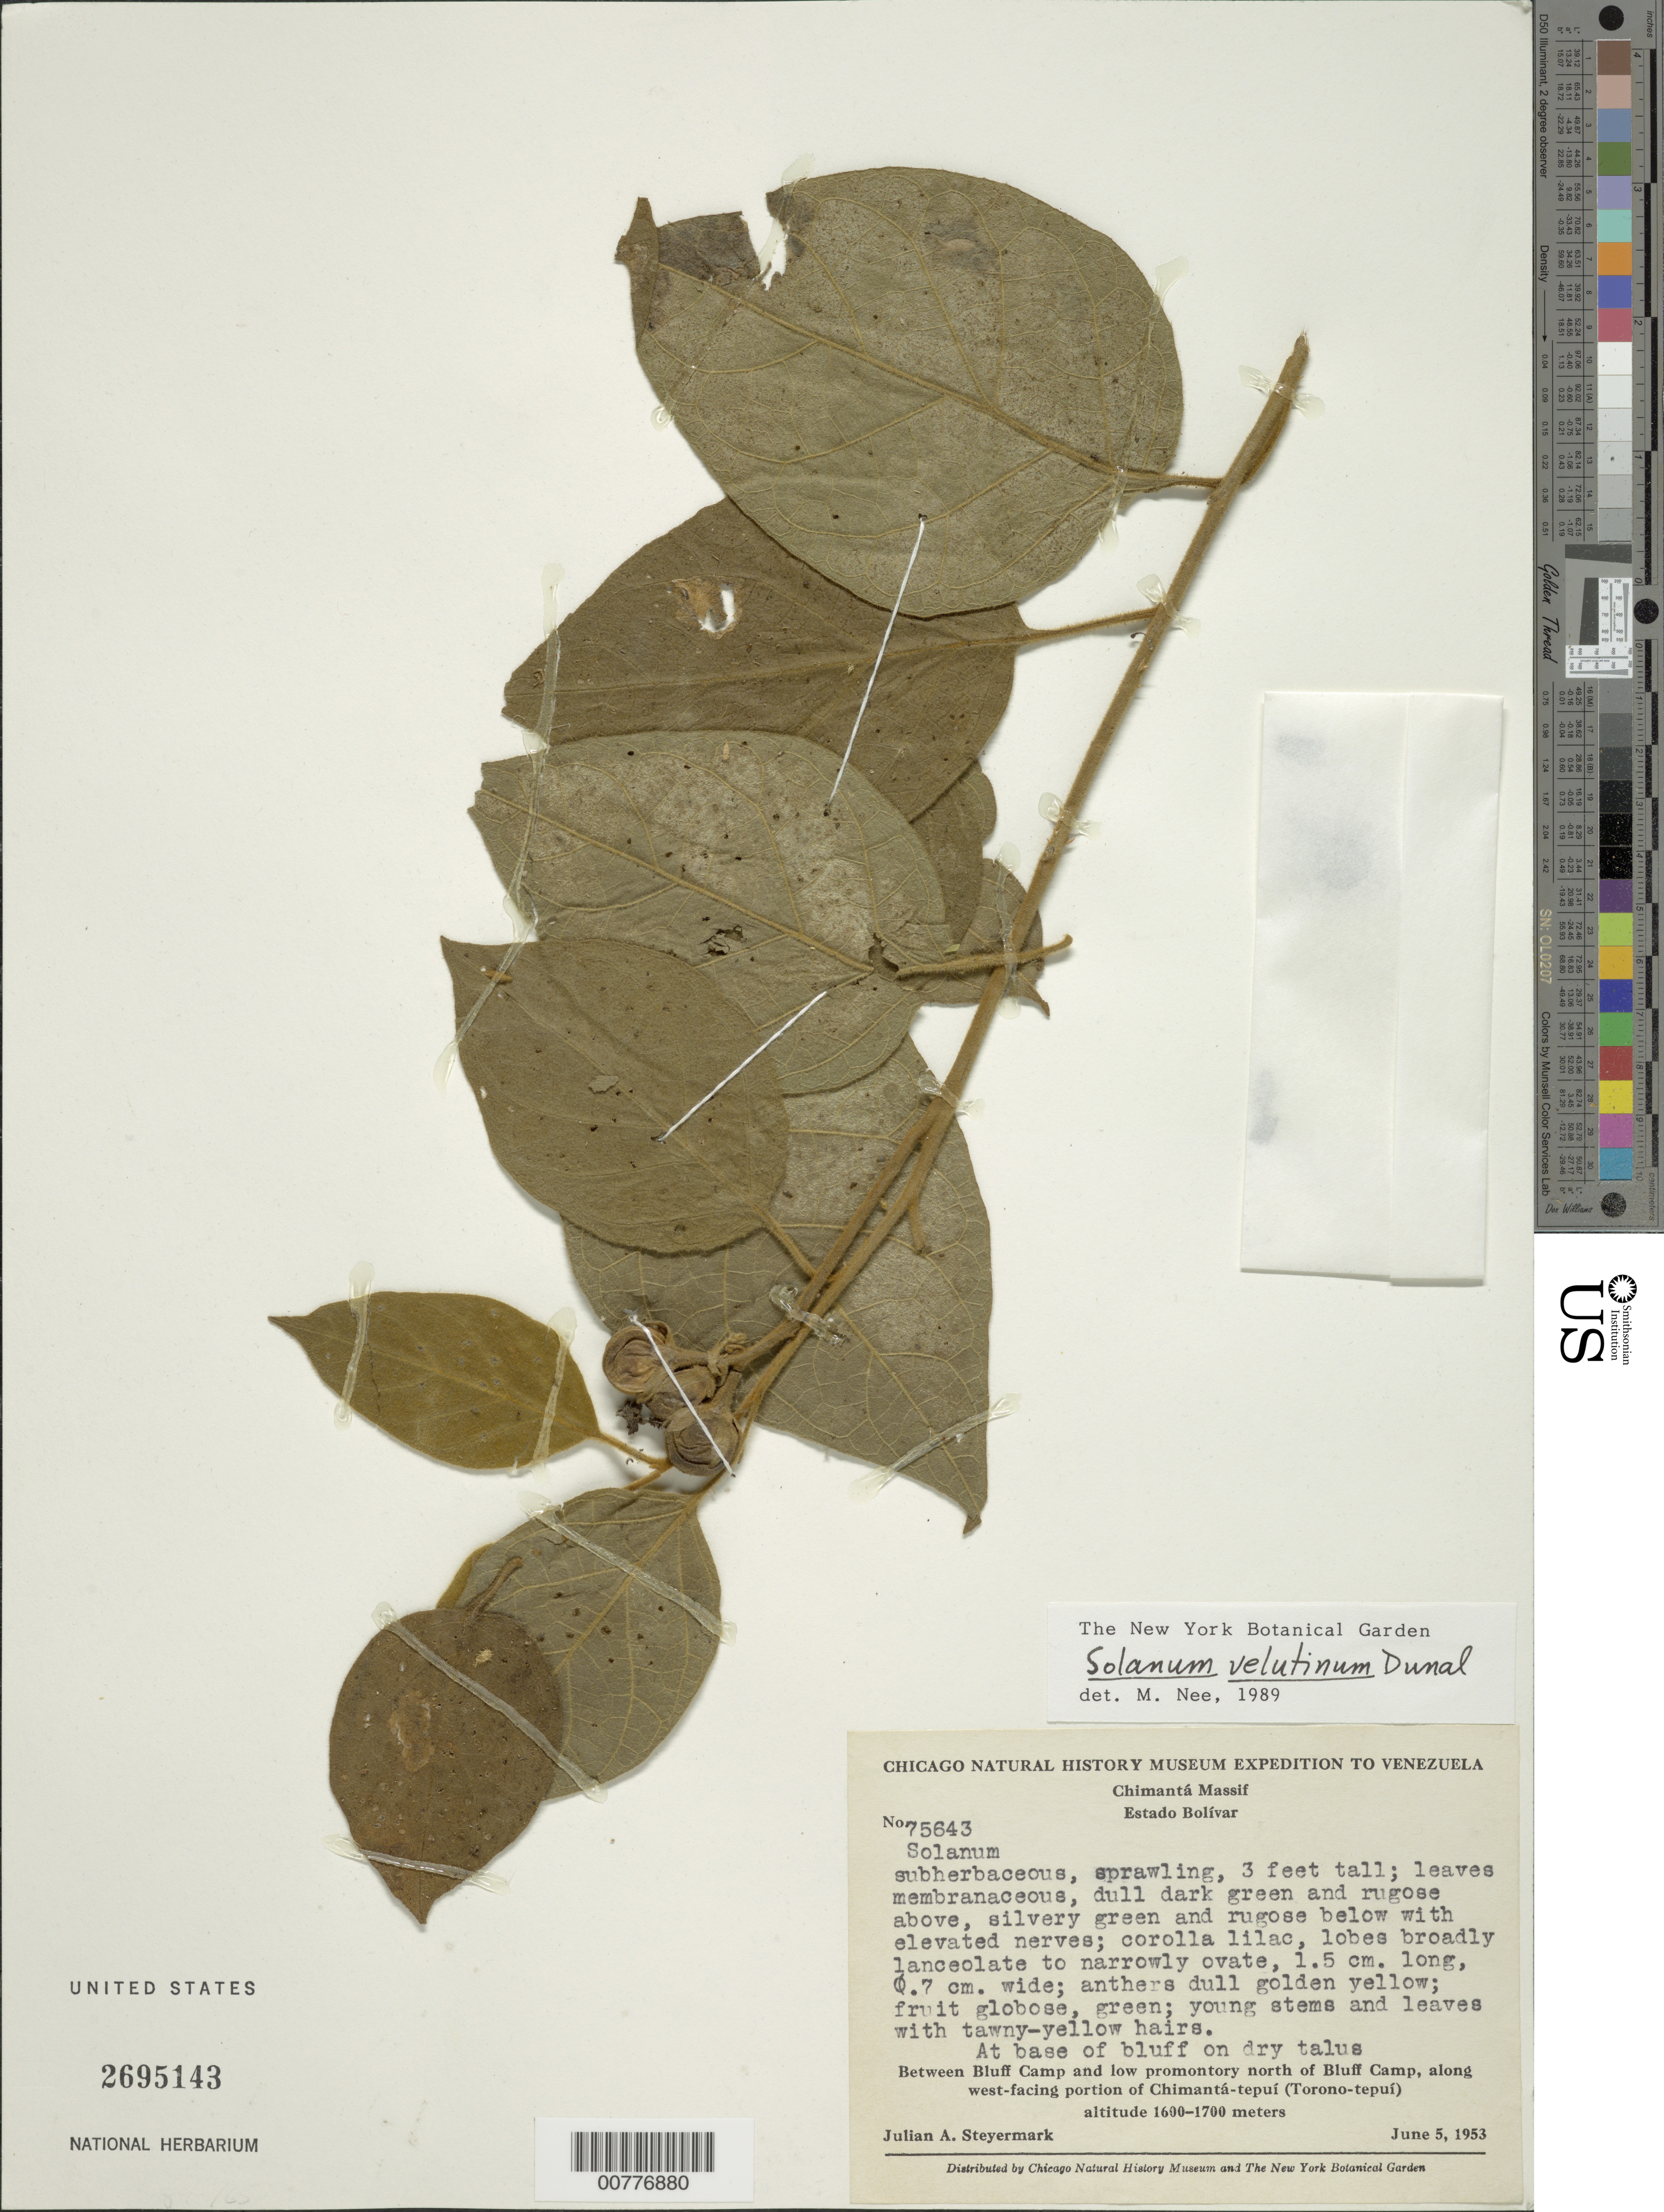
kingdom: Plantae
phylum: Tracheophyta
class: Magnoliopsida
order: Solanales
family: Solanaceae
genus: Solanum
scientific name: Solanum velutinum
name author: Dunal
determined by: Nee, Michael H.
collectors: J. Steyermark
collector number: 75643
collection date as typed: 6 Jun 1953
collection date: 1953-06-06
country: Venezuela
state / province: Bolívar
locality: Chimantá-tepuí (Torono-tepuí), Bluff Camp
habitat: At base of bluff on dry talus.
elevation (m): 1600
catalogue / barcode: US 2695143